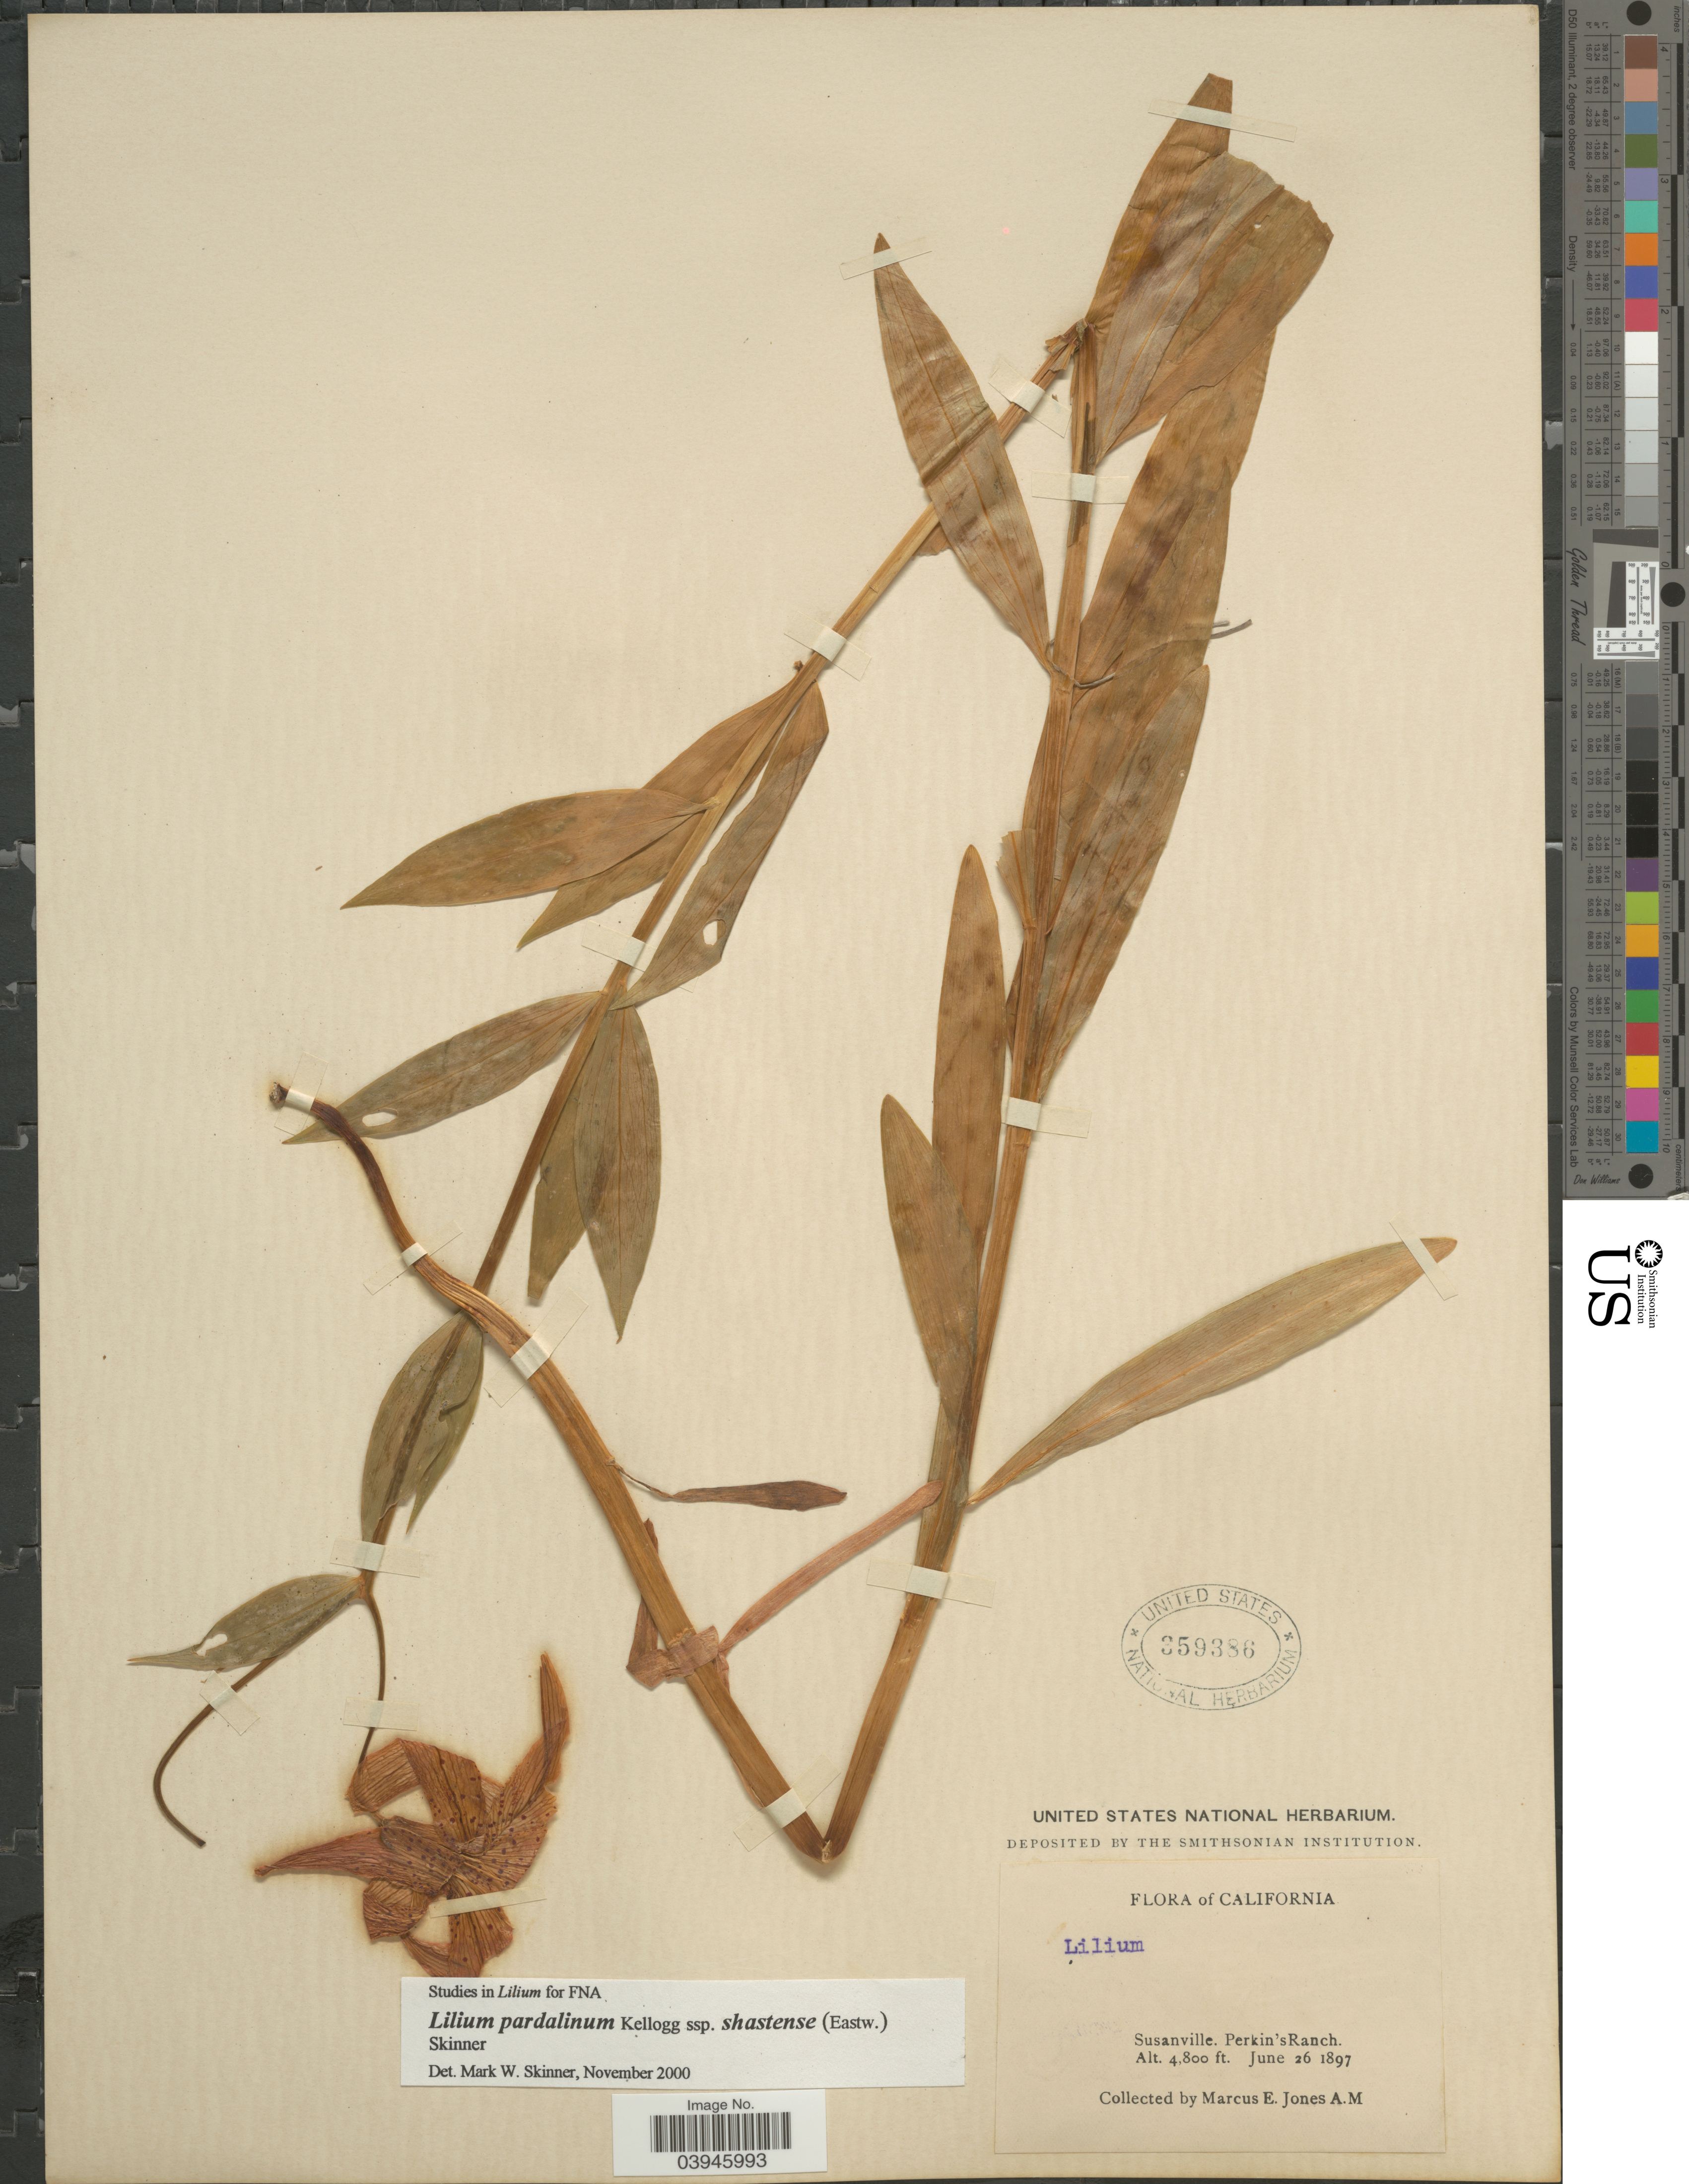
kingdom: Plantae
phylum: Tracheophyta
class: Liliopsida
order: Liliales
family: Liliaceae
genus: Lilium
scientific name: Lilium nevadense var. shastense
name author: Eastw.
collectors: M. E. Jones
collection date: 1897-06-26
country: United States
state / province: California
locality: Susanville. Perkin's Ranch.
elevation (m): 1463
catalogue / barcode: US 359386